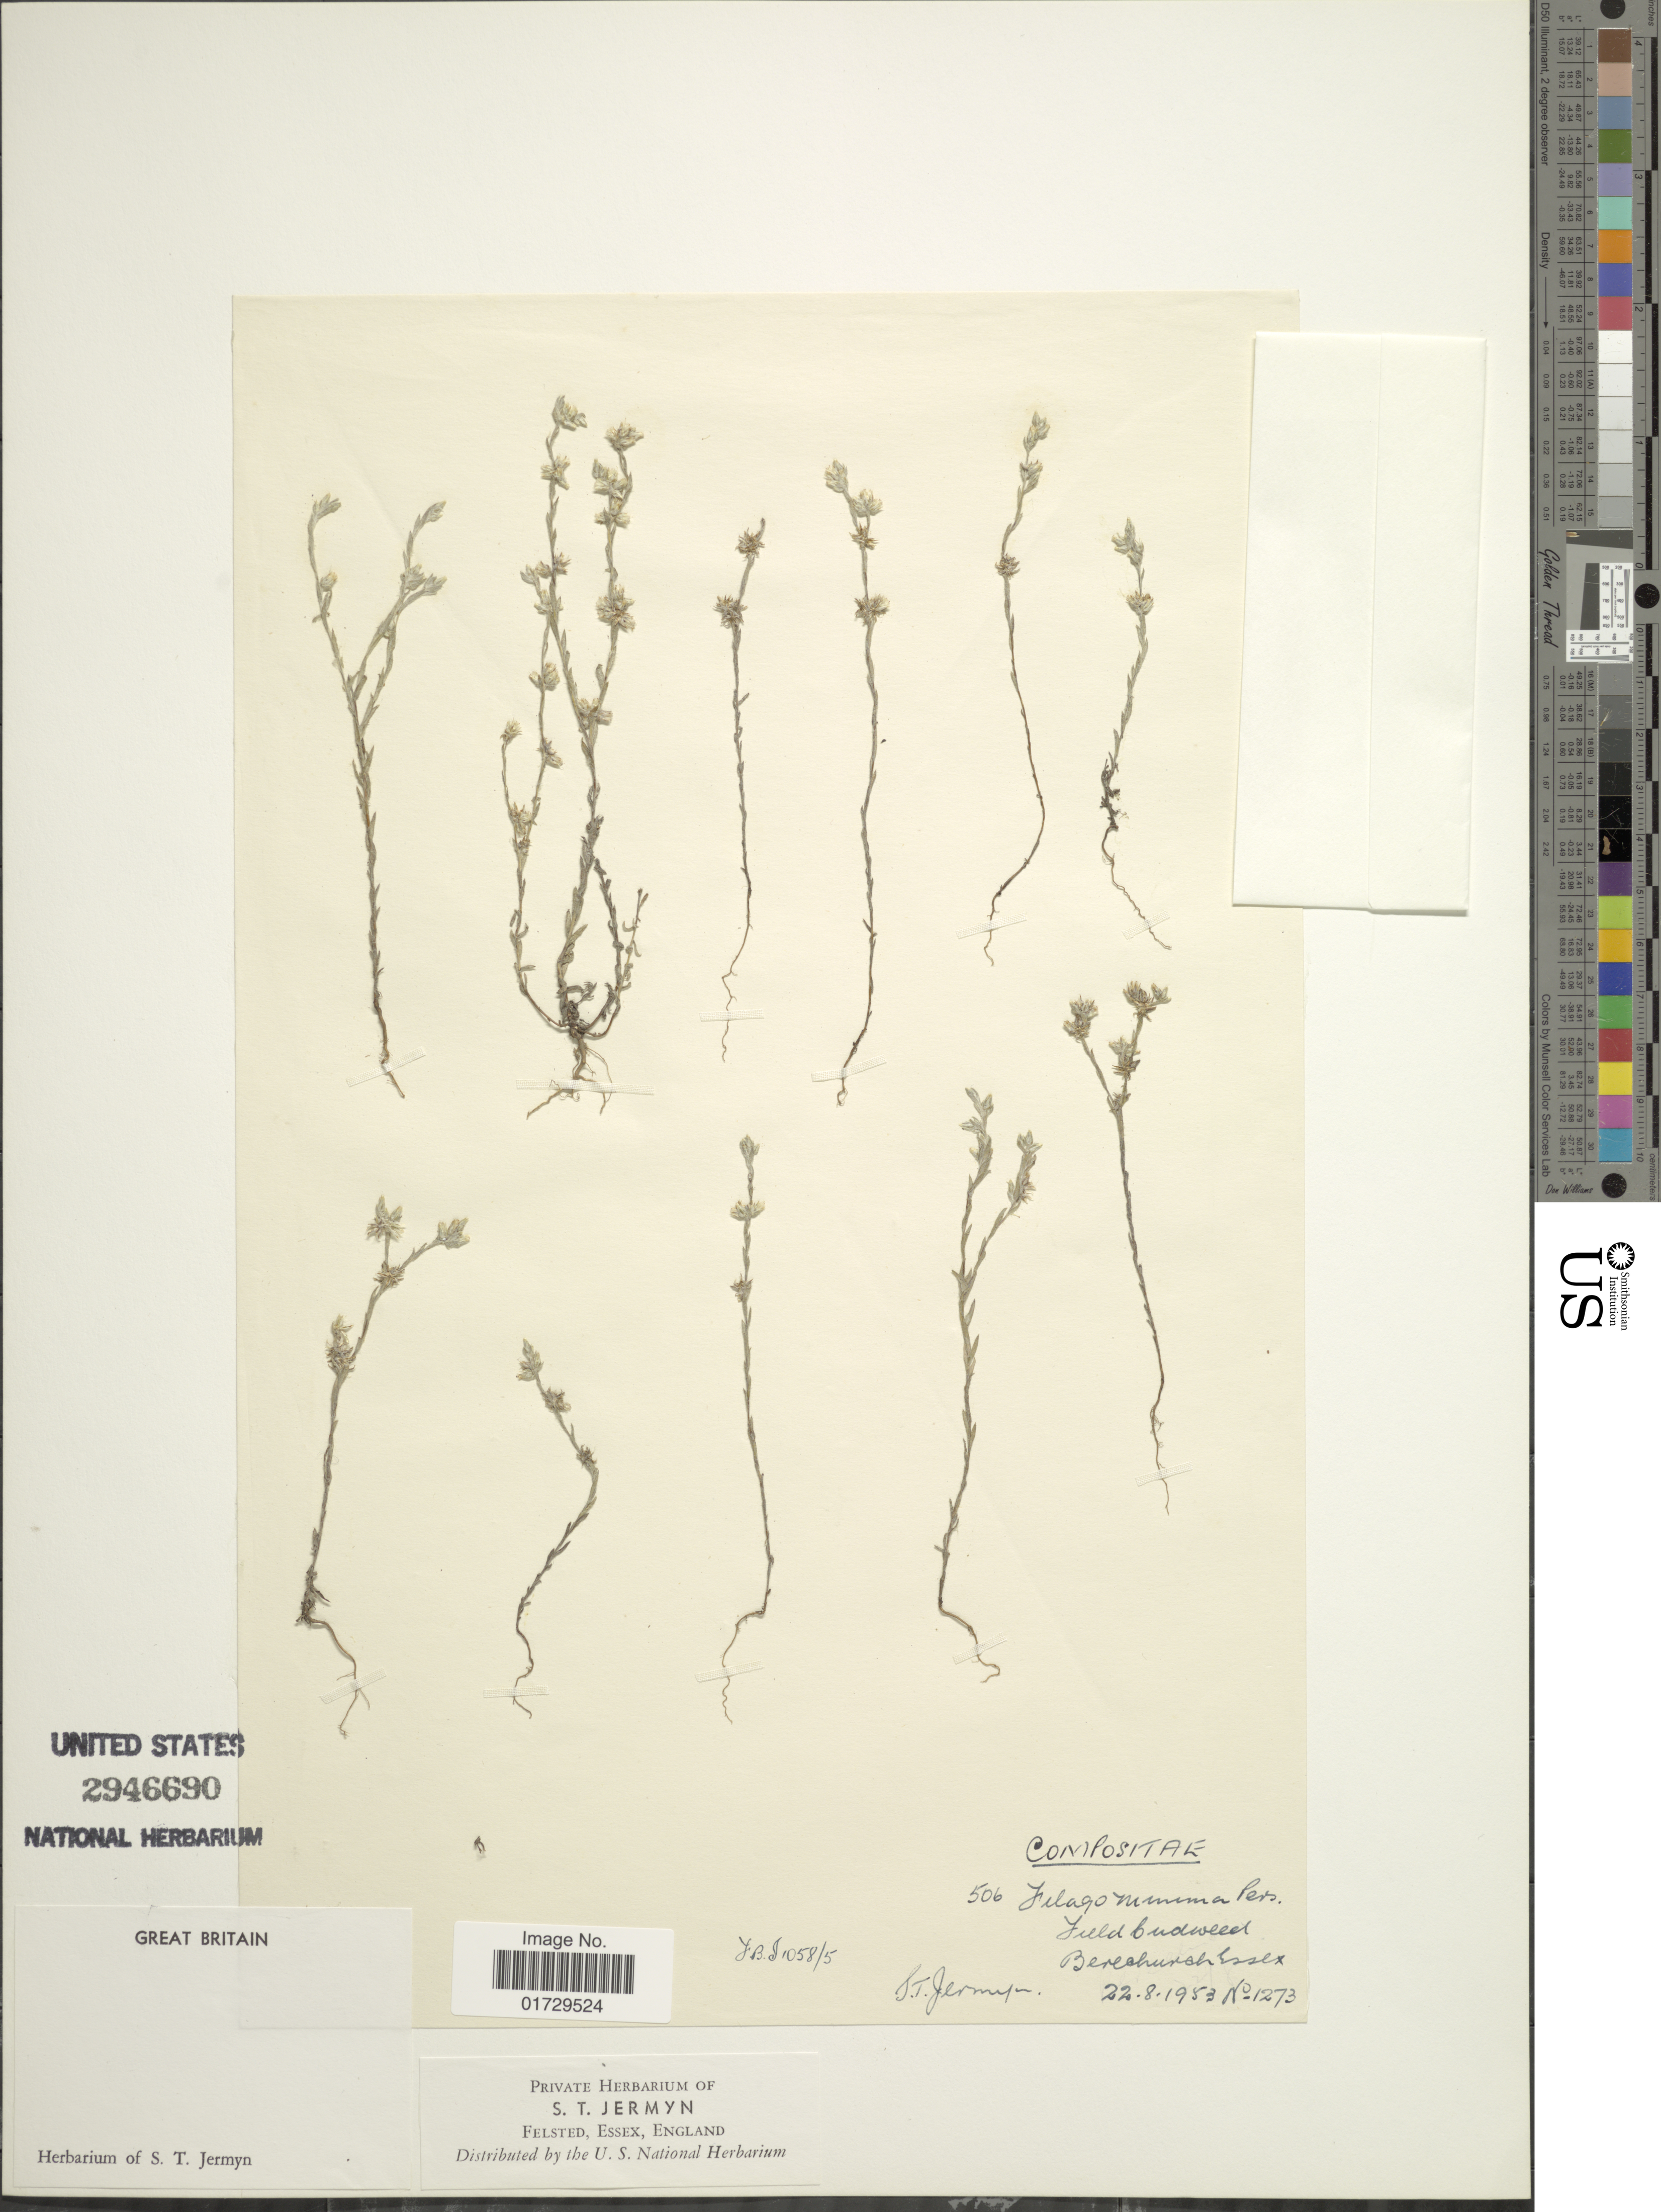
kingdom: Plantae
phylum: Tracheophyta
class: Magnoliopsida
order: Asterales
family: Asteraceae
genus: Filago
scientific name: Filago minima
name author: (Sm.) Pers.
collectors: S. Jermyn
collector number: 506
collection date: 1953-08-22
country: United Kingdom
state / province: England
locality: Berechurch Essex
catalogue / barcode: US 2946690